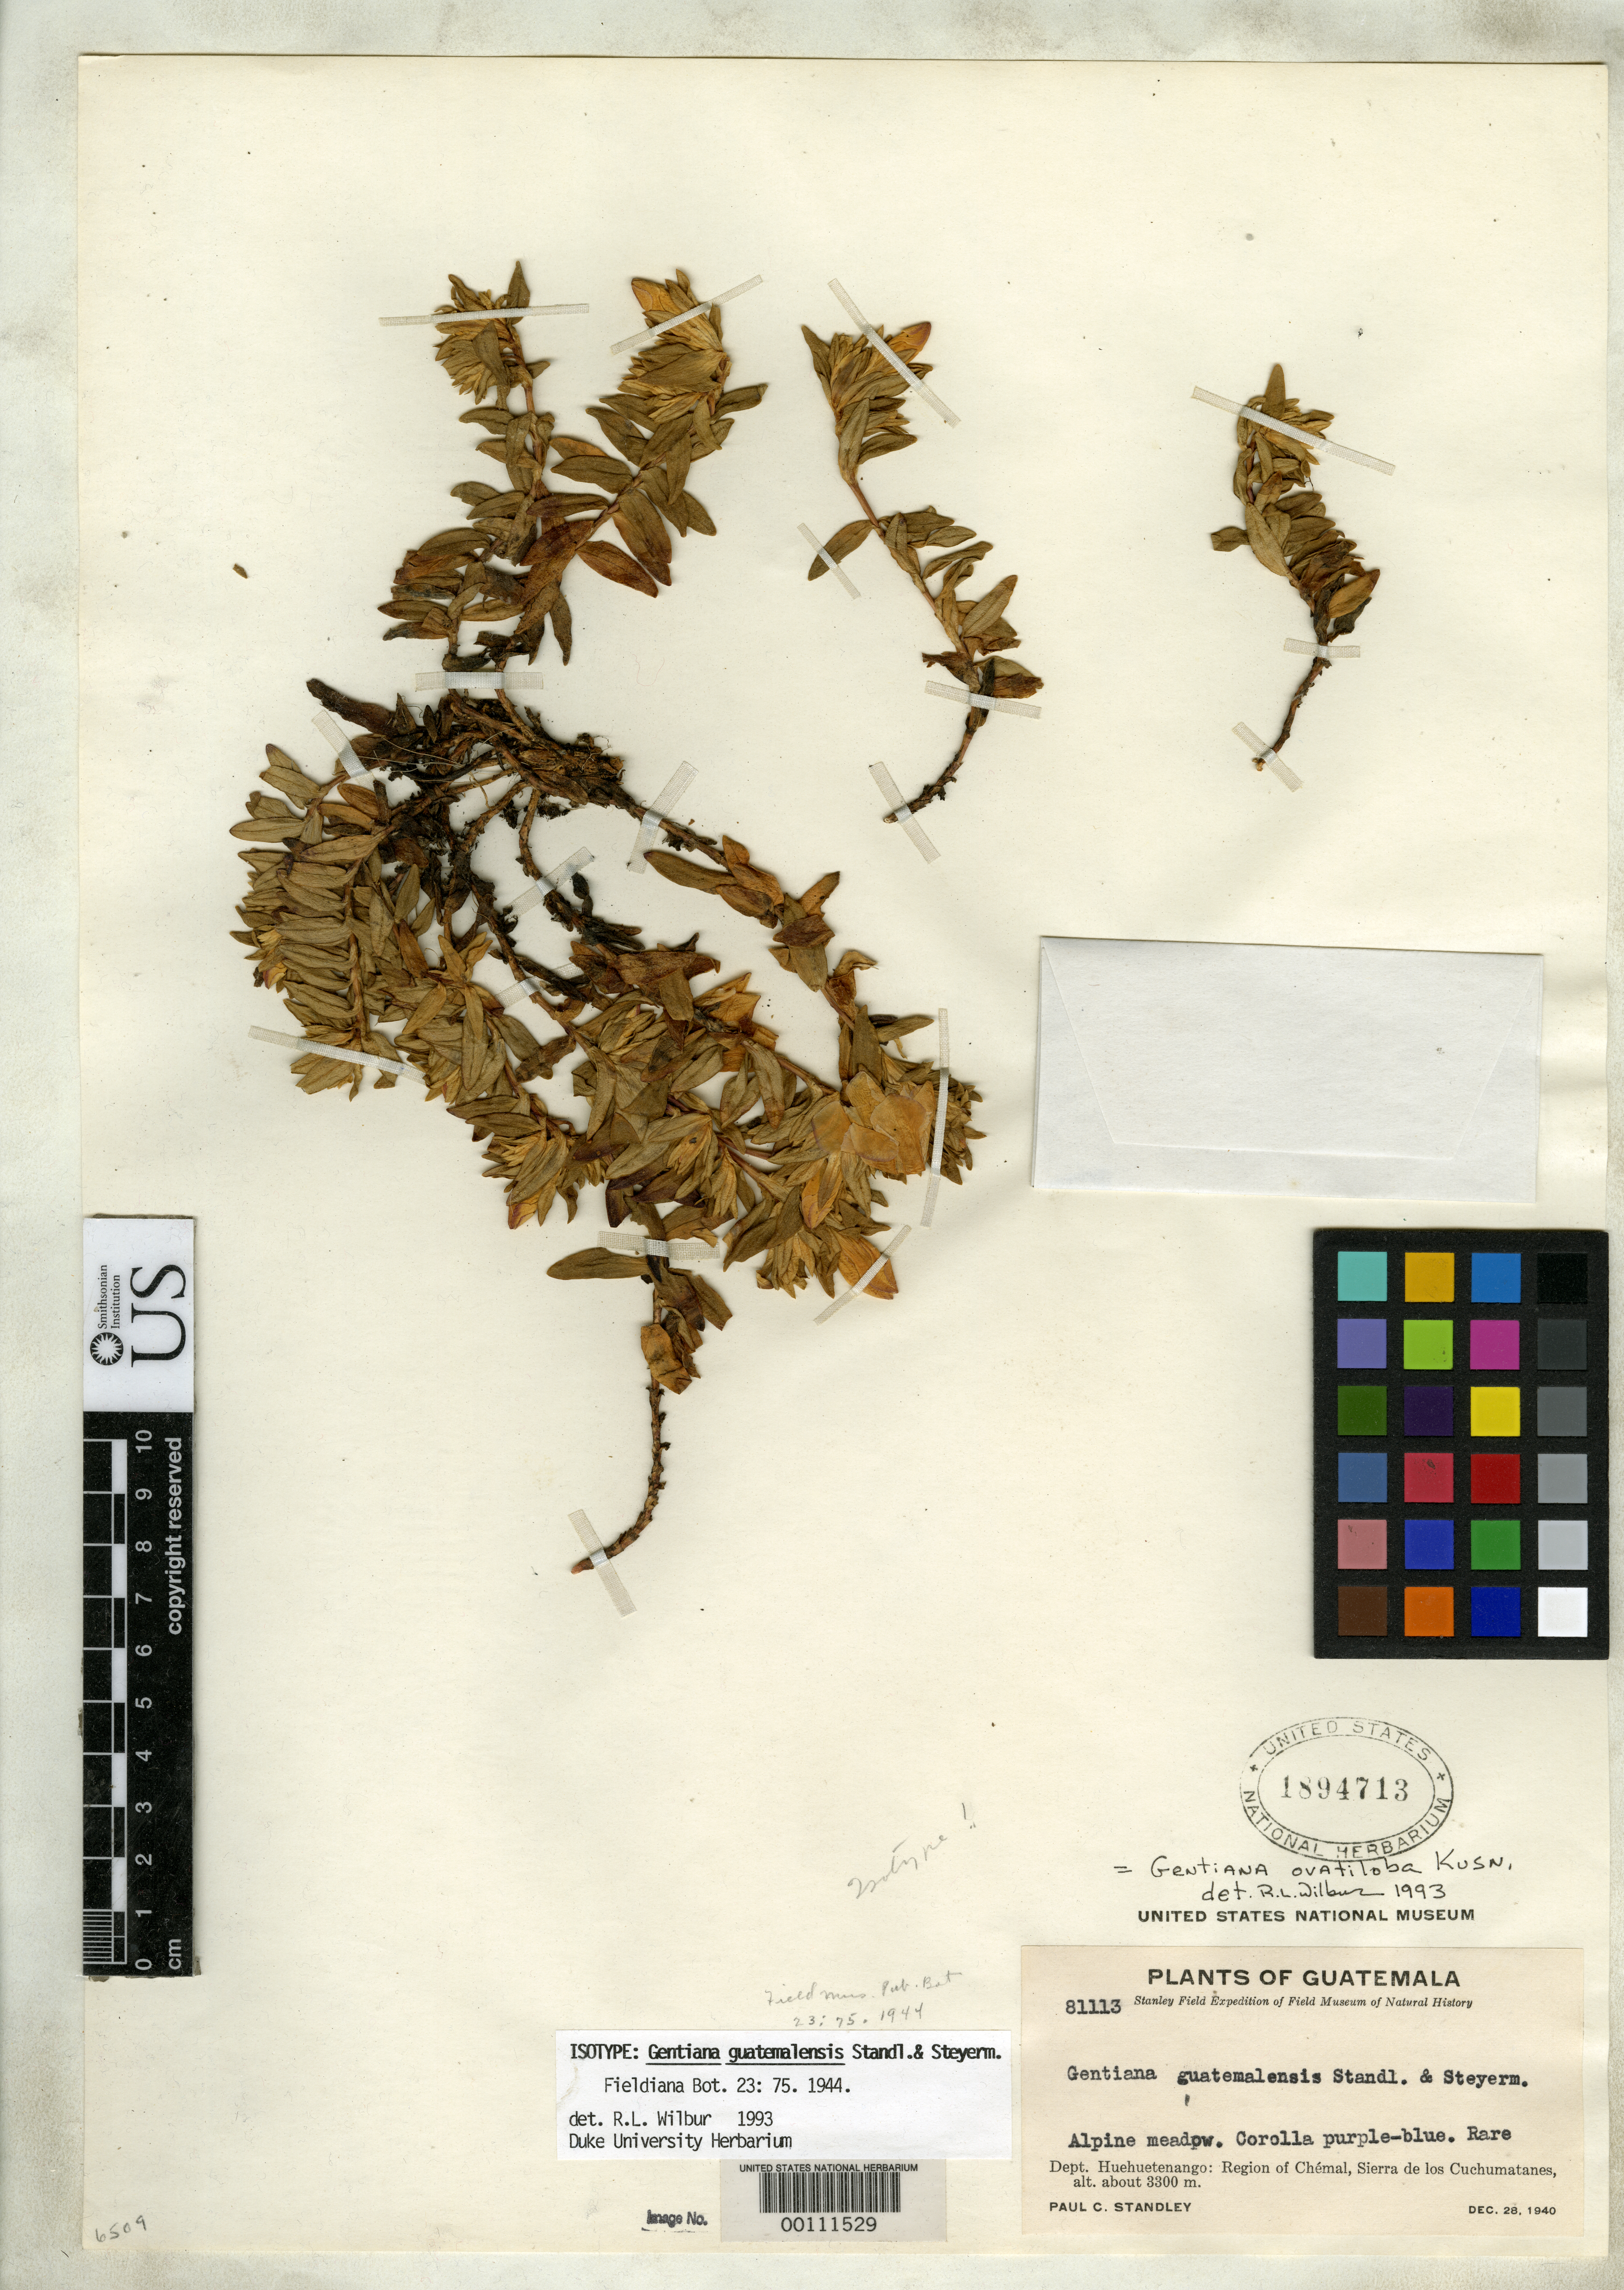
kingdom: Plantae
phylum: Tracheophyta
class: Magnoliopsida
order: Gentianales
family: Gentianaceae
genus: Gentiana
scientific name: Gentiana guatemalensis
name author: Standl. & Steyerm.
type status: Isotype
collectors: P. C. Standley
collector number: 81113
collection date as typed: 28 Dec 1940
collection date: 1940-12-28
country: Guatemala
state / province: Huehuetenango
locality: Chemal region, Sierra de las Cuchumatanes.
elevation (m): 3300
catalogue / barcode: US 1894713